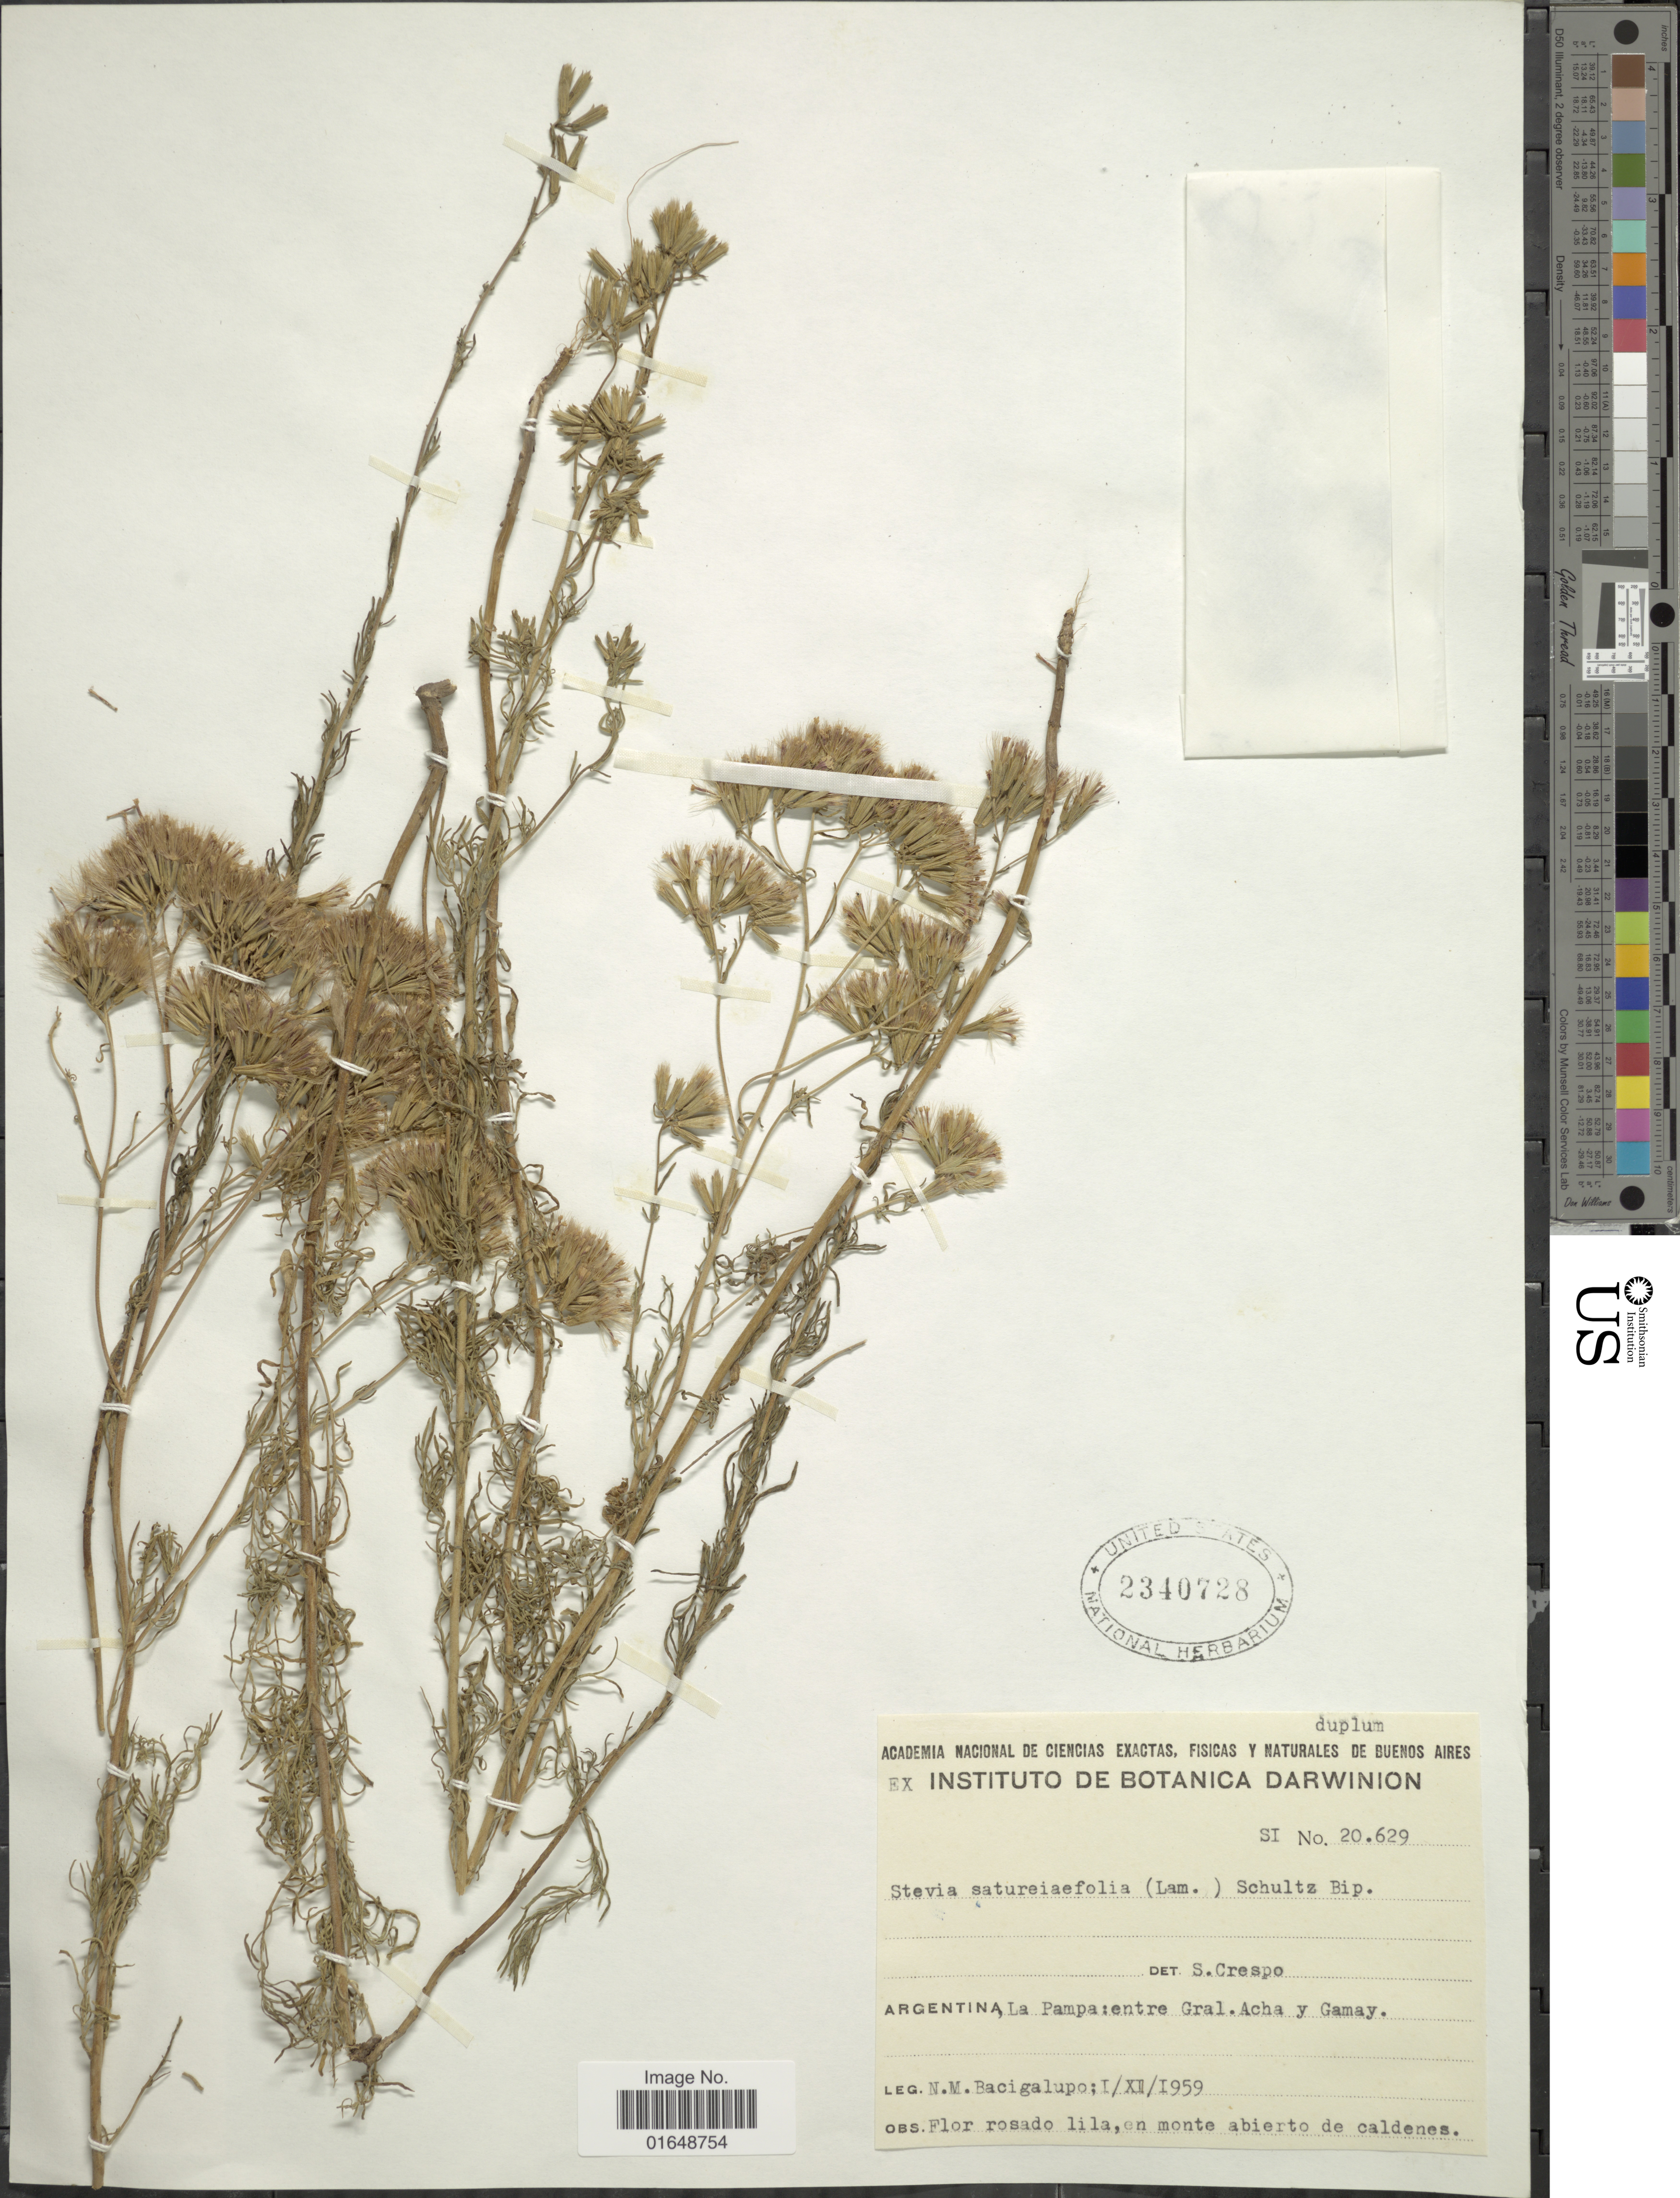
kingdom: Plantae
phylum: Tracheophyta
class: Magnoliopsida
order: Asterales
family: Asteraceae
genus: Stevia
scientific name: Stevia satureifolia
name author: (Lam.) Cav.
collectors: N. M. Bacigalupo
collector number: SI20629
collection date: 1959-12-01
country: Argentina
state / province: La Pampa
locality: Argentina, La Pampa; entre Gral. Acha y Gamay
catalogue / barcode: US 2340728